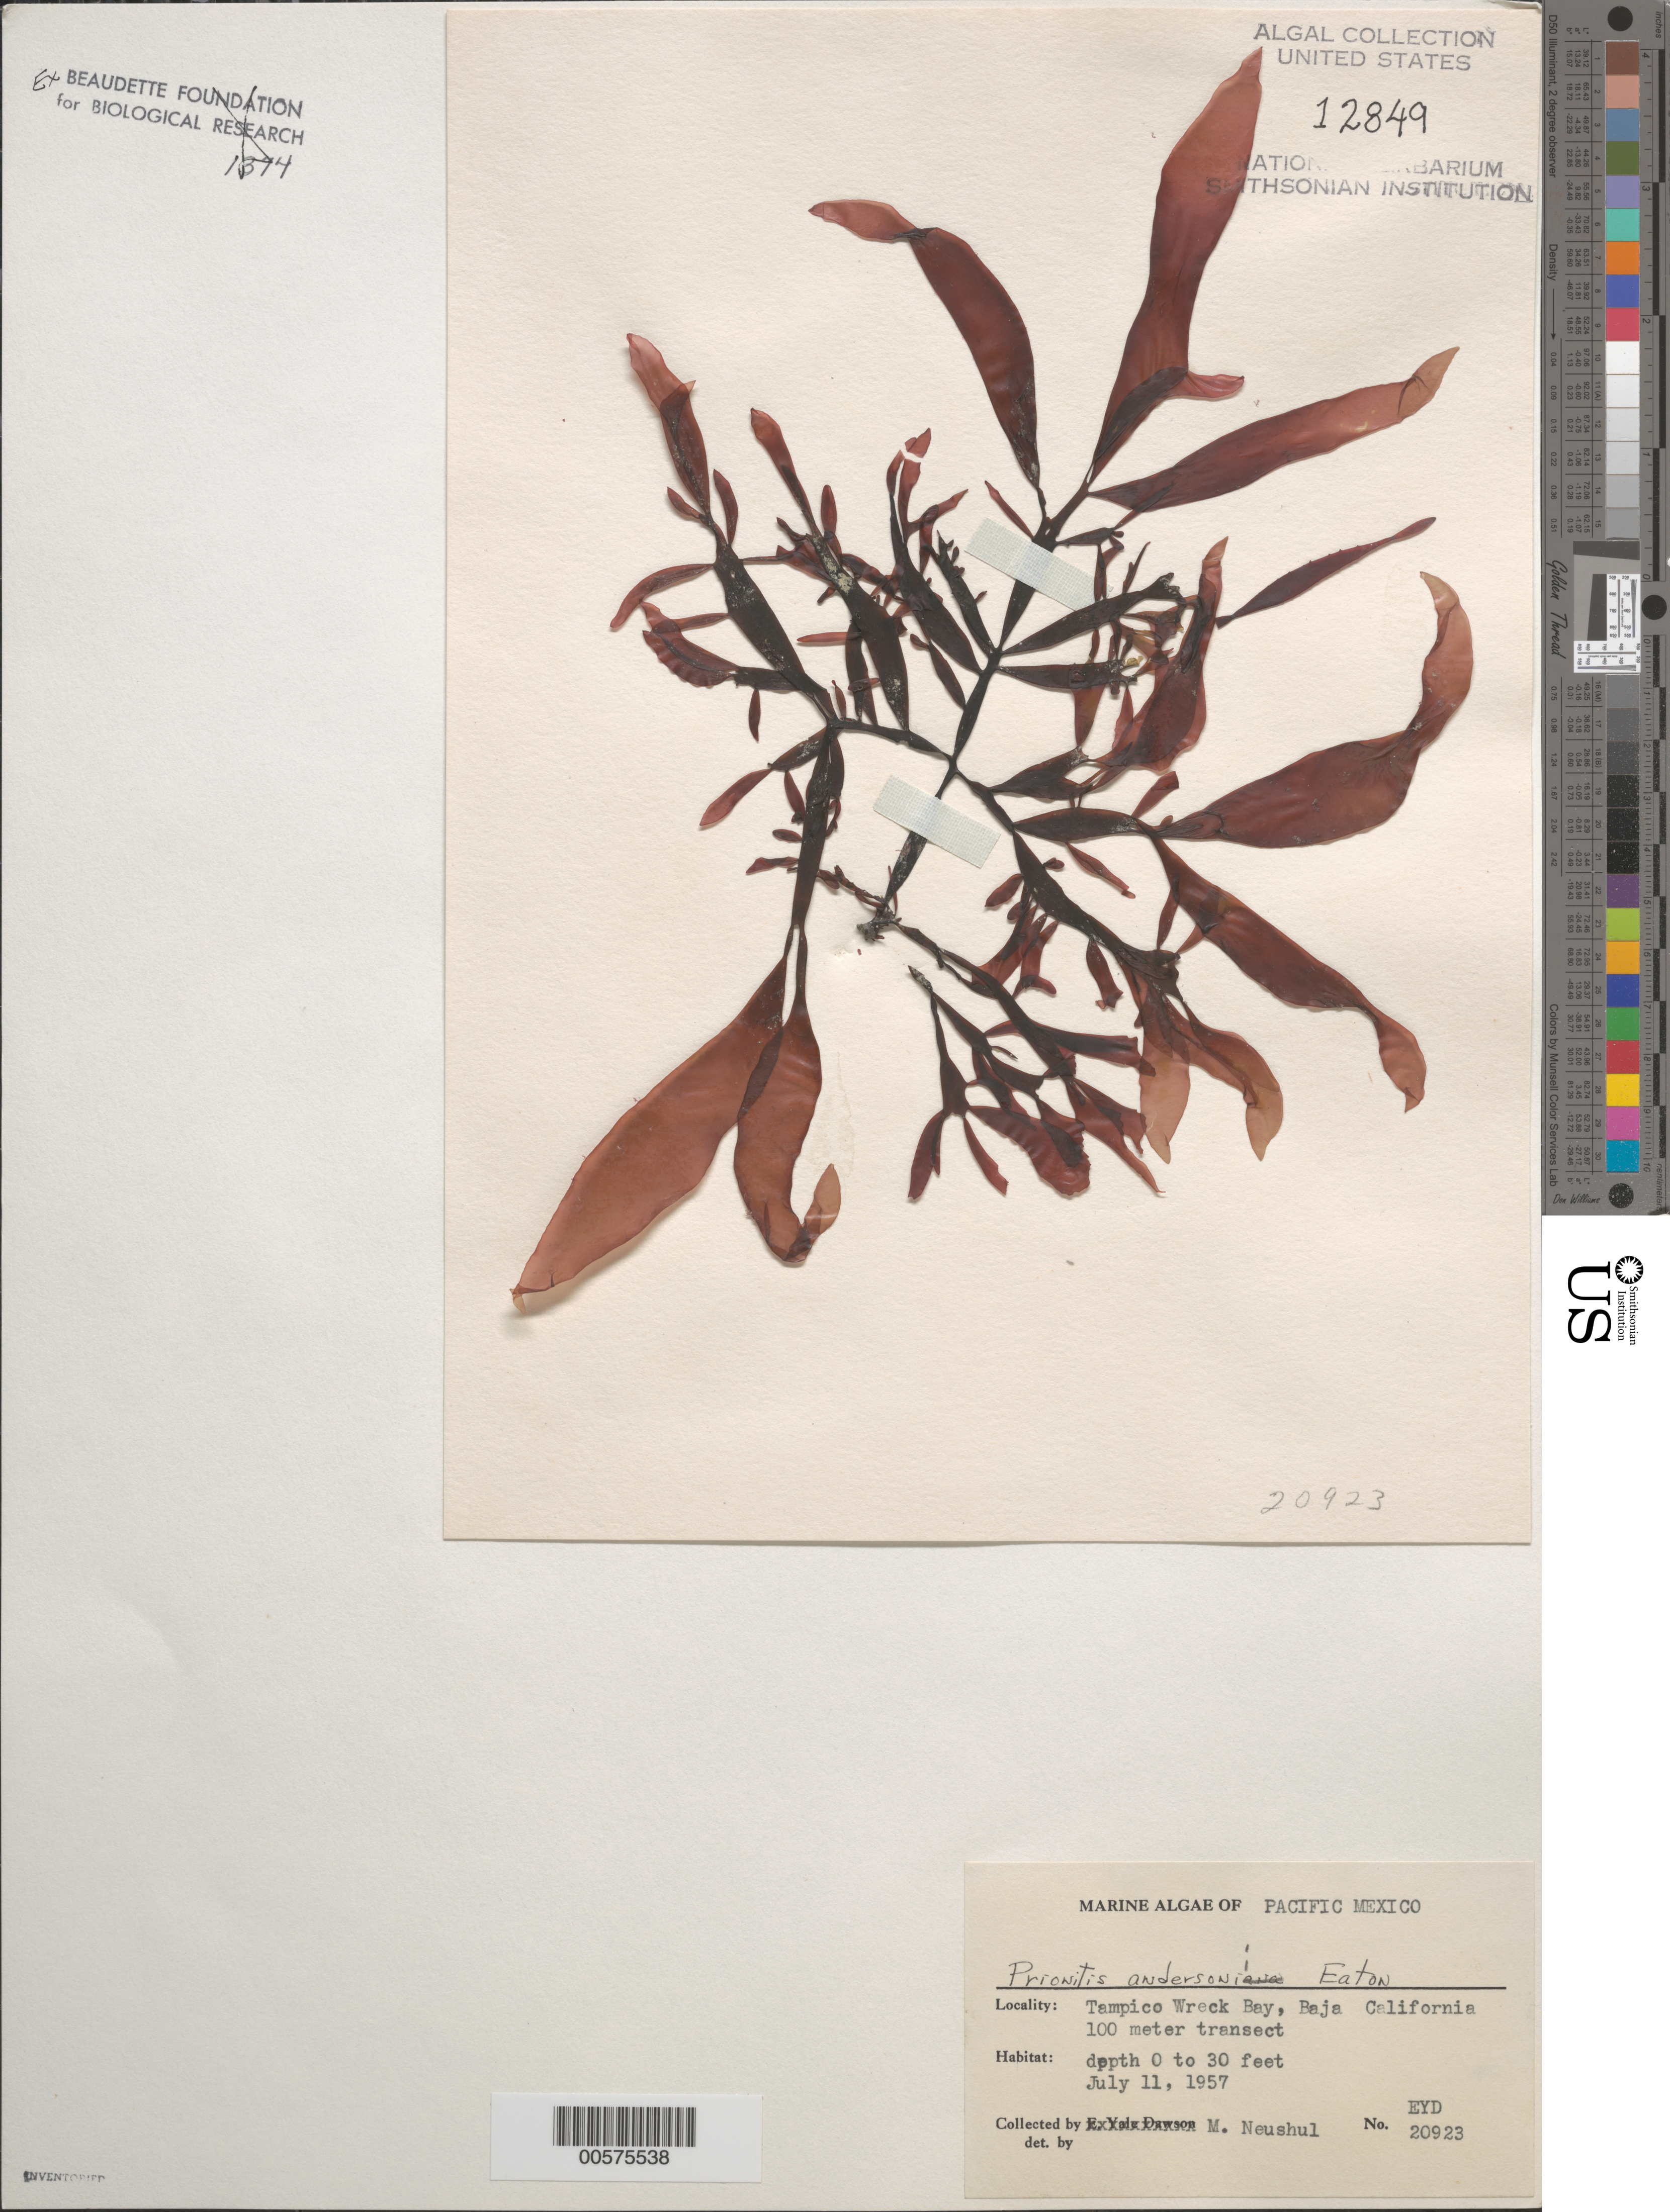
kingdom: Plantae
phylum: Rhodophyta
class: Florideophyceae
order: Cryptonemiales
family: Cryptonemiaceae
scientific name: Prionitis sternbergii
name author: (C. Agardh) J. Agardh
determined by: Algae name updating Project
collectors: M. Neushul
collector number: EYD 20923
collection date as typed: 11 Jul 1957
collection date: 1957-07-11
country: Mexico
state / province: Baja California Norte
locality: Tampico Wreck Bay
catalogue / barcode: US 12849